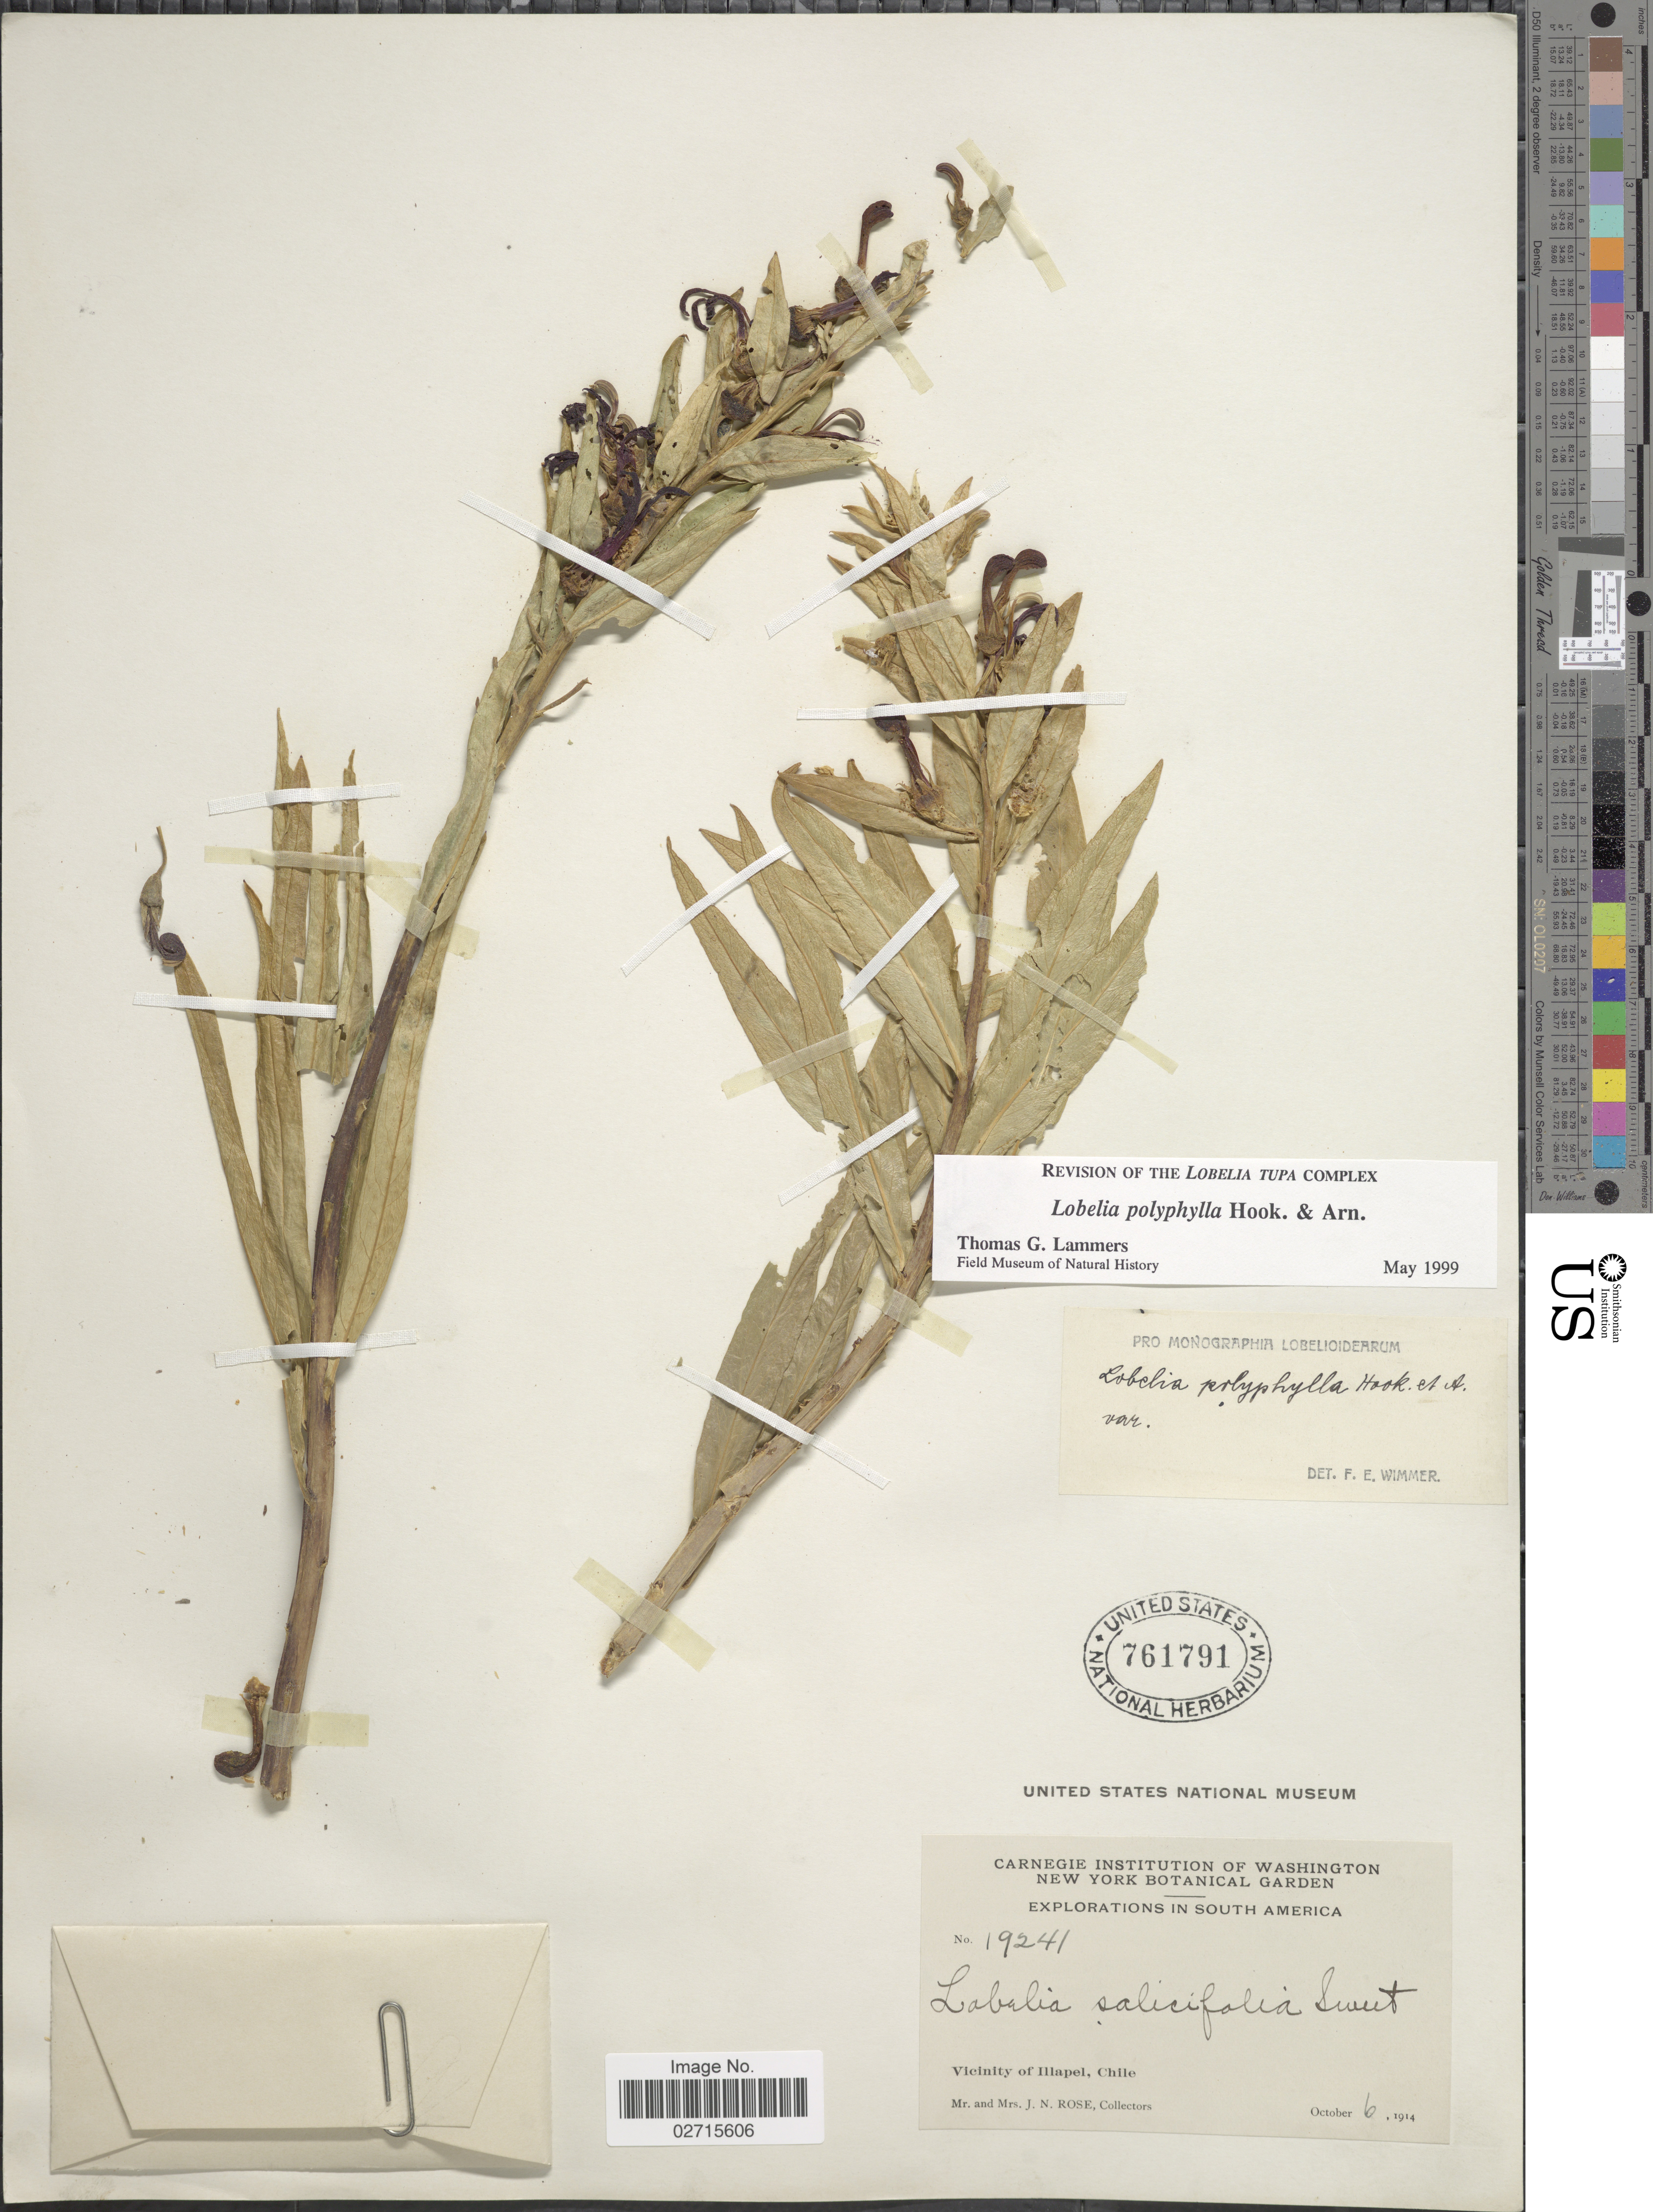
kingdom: Plantae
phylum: Tracheophyta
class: Magnoliopsida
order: Asterales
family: Campanulaceae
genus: Lobelia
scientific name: Lobelia polyphylla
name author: Hook. & Arn.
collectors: J. N. Rose & L. B. Rose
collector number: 19241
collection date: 1914-10-06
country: Chile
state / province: Coquimbo (IV)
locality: Vicinity of Illapel.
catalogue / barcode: US 761791